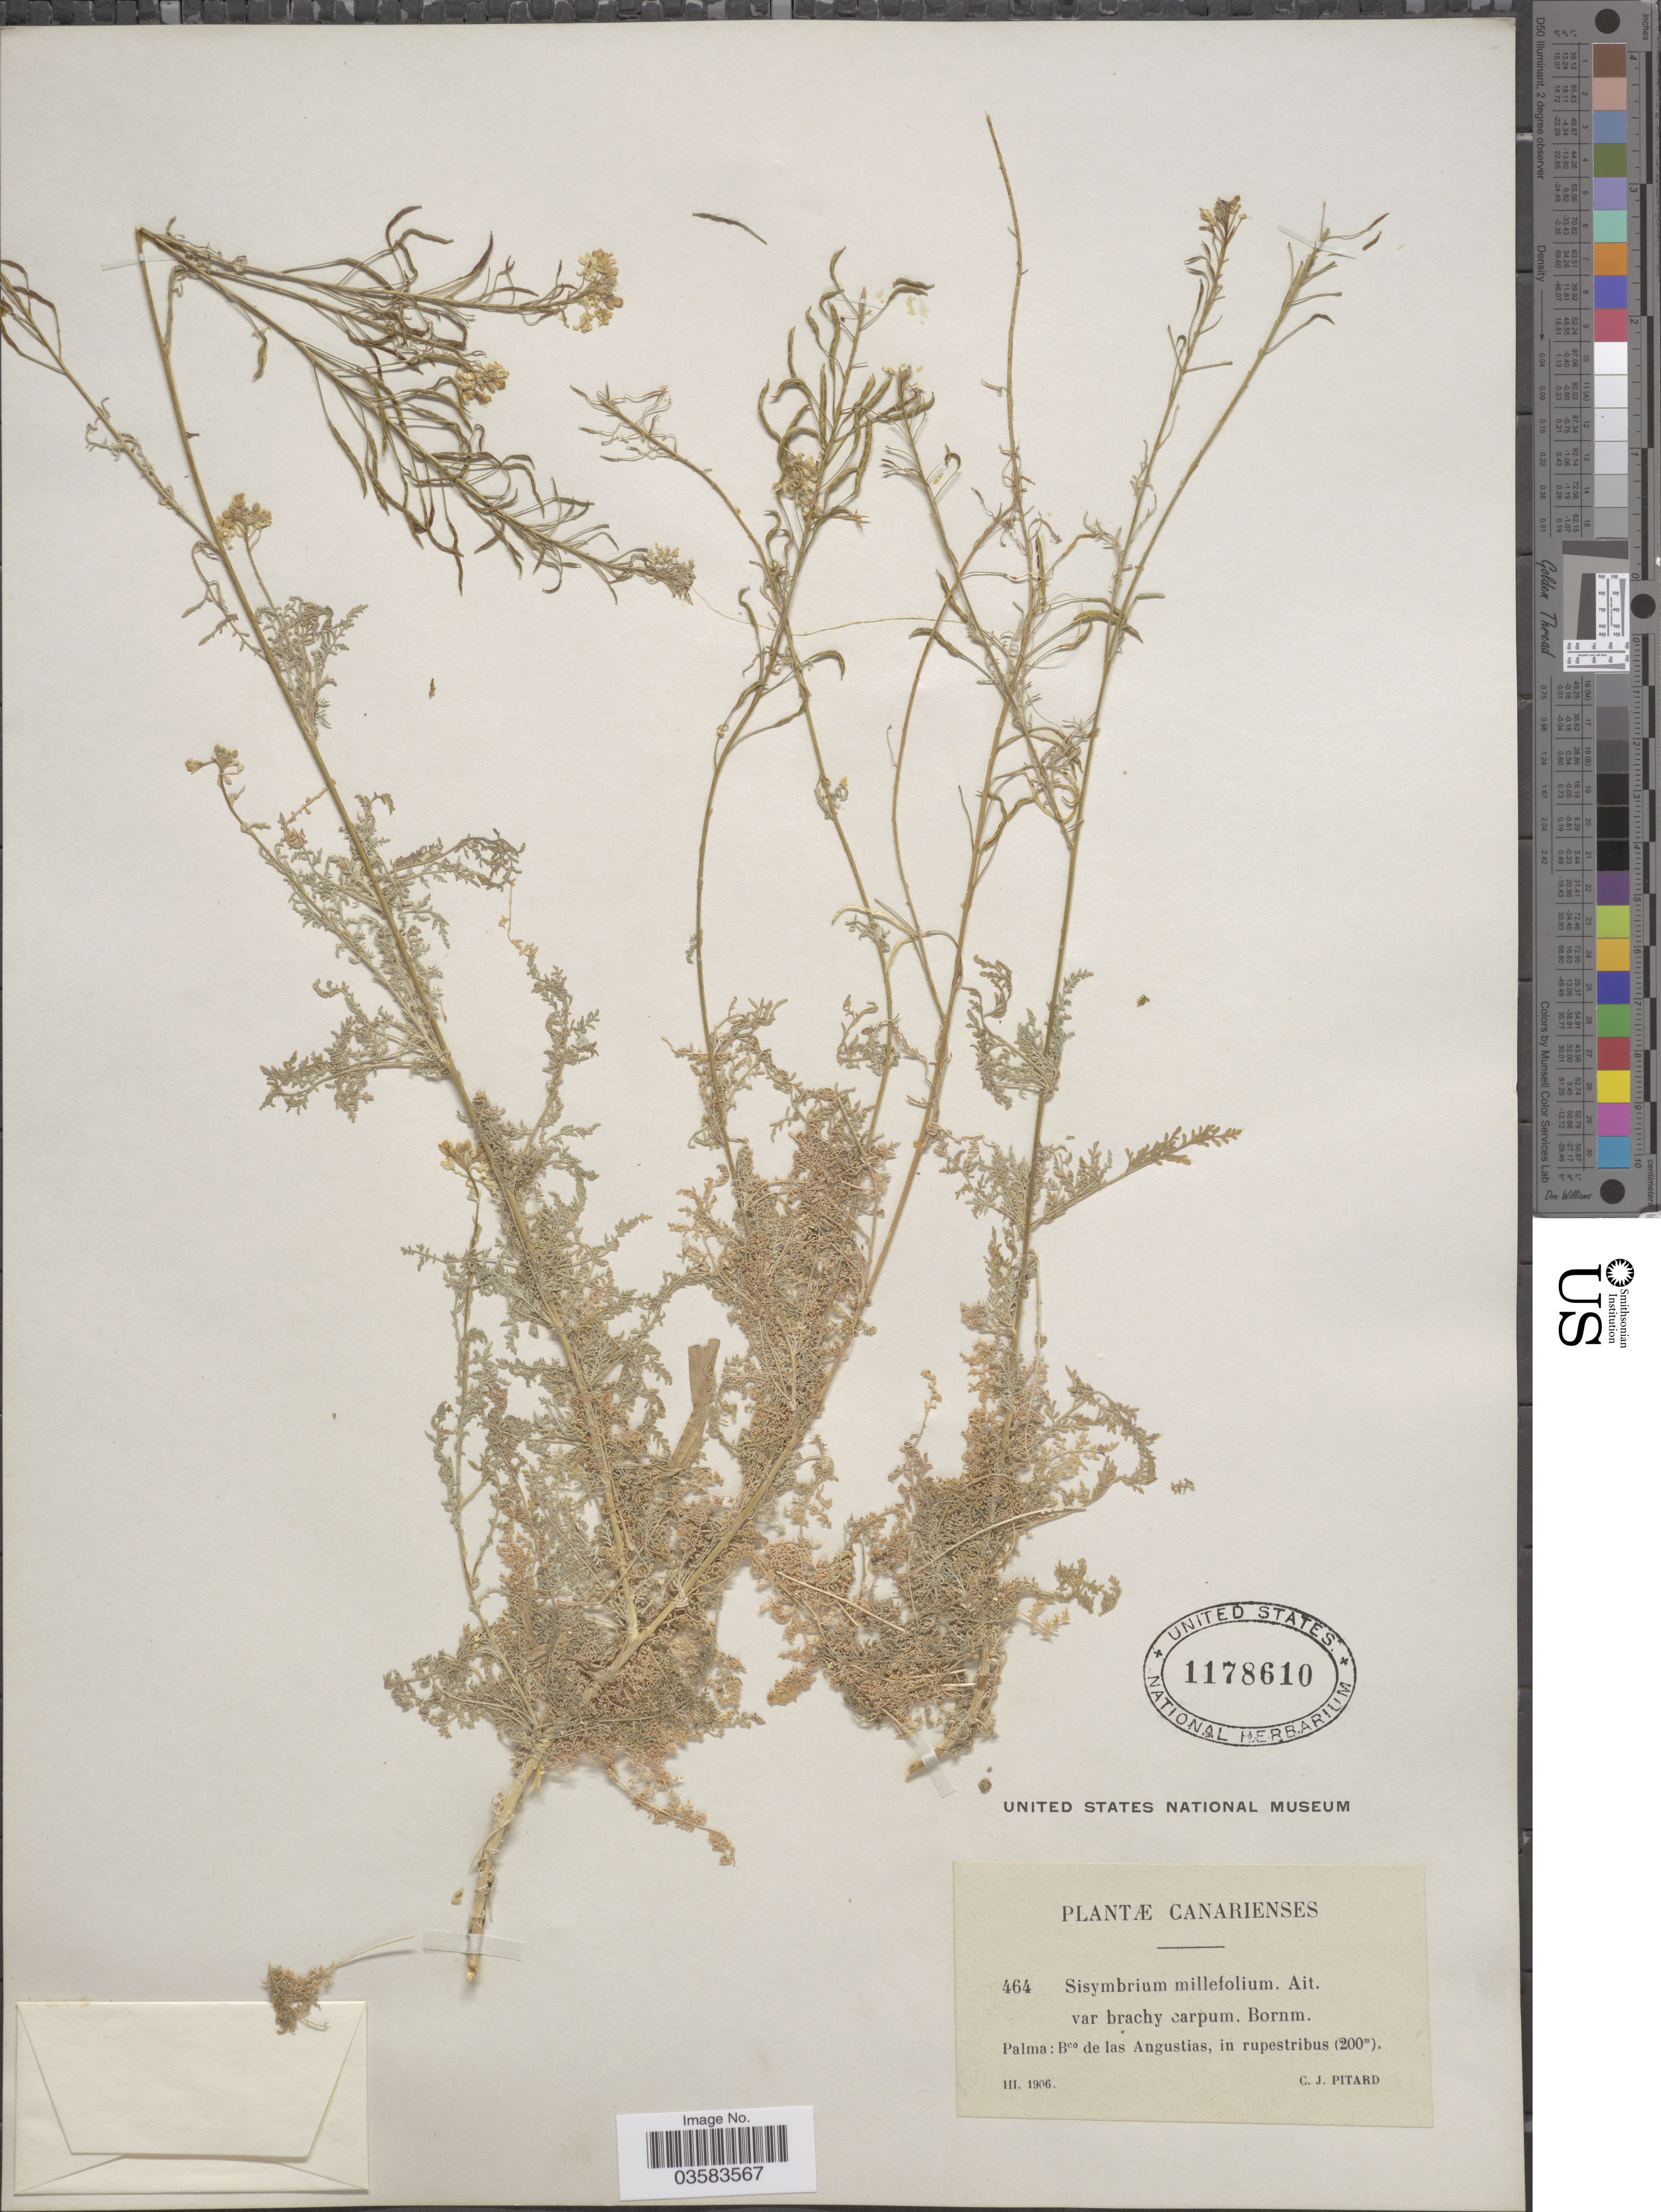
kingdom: Plantae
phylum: Tracheophyta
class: Magnoliopsida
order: Brassicales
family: Brassicaceae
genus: Sisymbrium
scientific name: Sisymbrium millefolium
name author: (Jacq.) Aiton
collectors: C. Pitard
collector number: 464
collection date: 1906-03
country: Spain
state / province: Canarias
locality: Canarienses. Palma: Bco de las Angustias, in rupestribus.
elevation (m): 200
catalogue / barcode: US 1178610